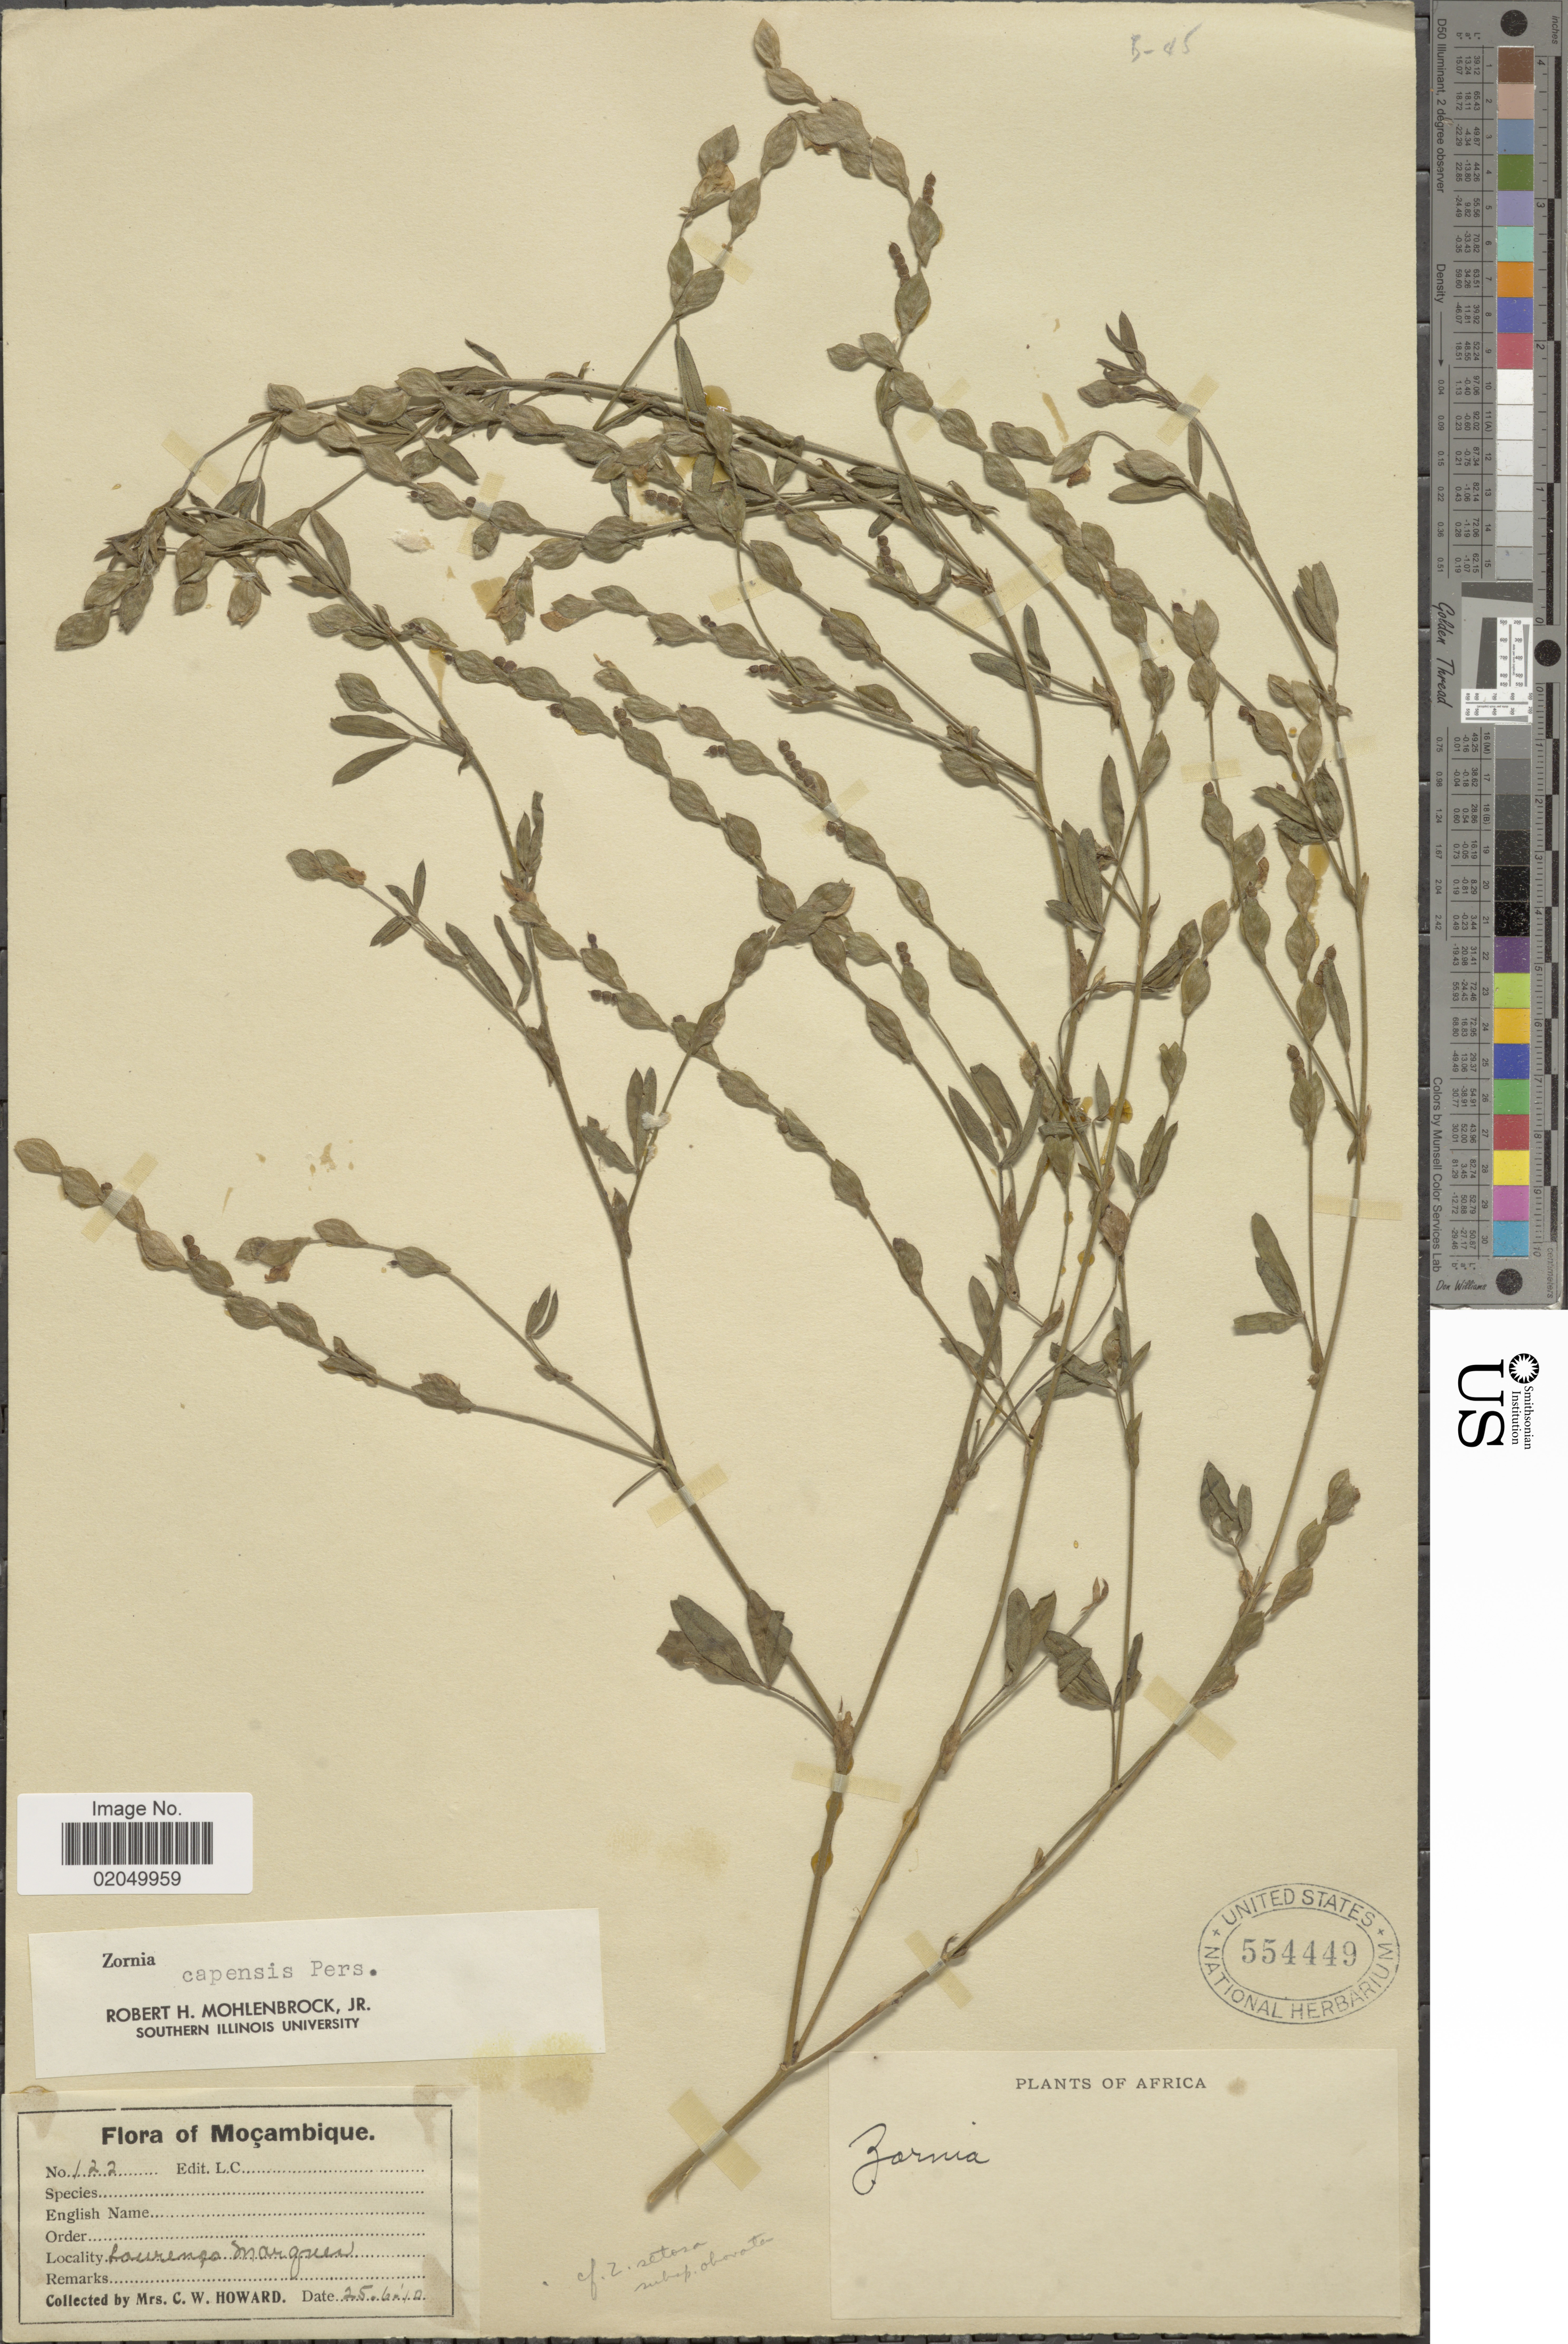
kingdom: Plantae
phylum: Tracheophyta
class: Magnoliopsida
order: Fabales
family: Fabaceae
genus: Zornia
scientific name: Zornia capensis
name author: Pers.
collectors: C. Howard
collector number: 122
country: Mozambique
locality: Mocambique. Lourenço Marques.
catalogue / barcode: US 554449